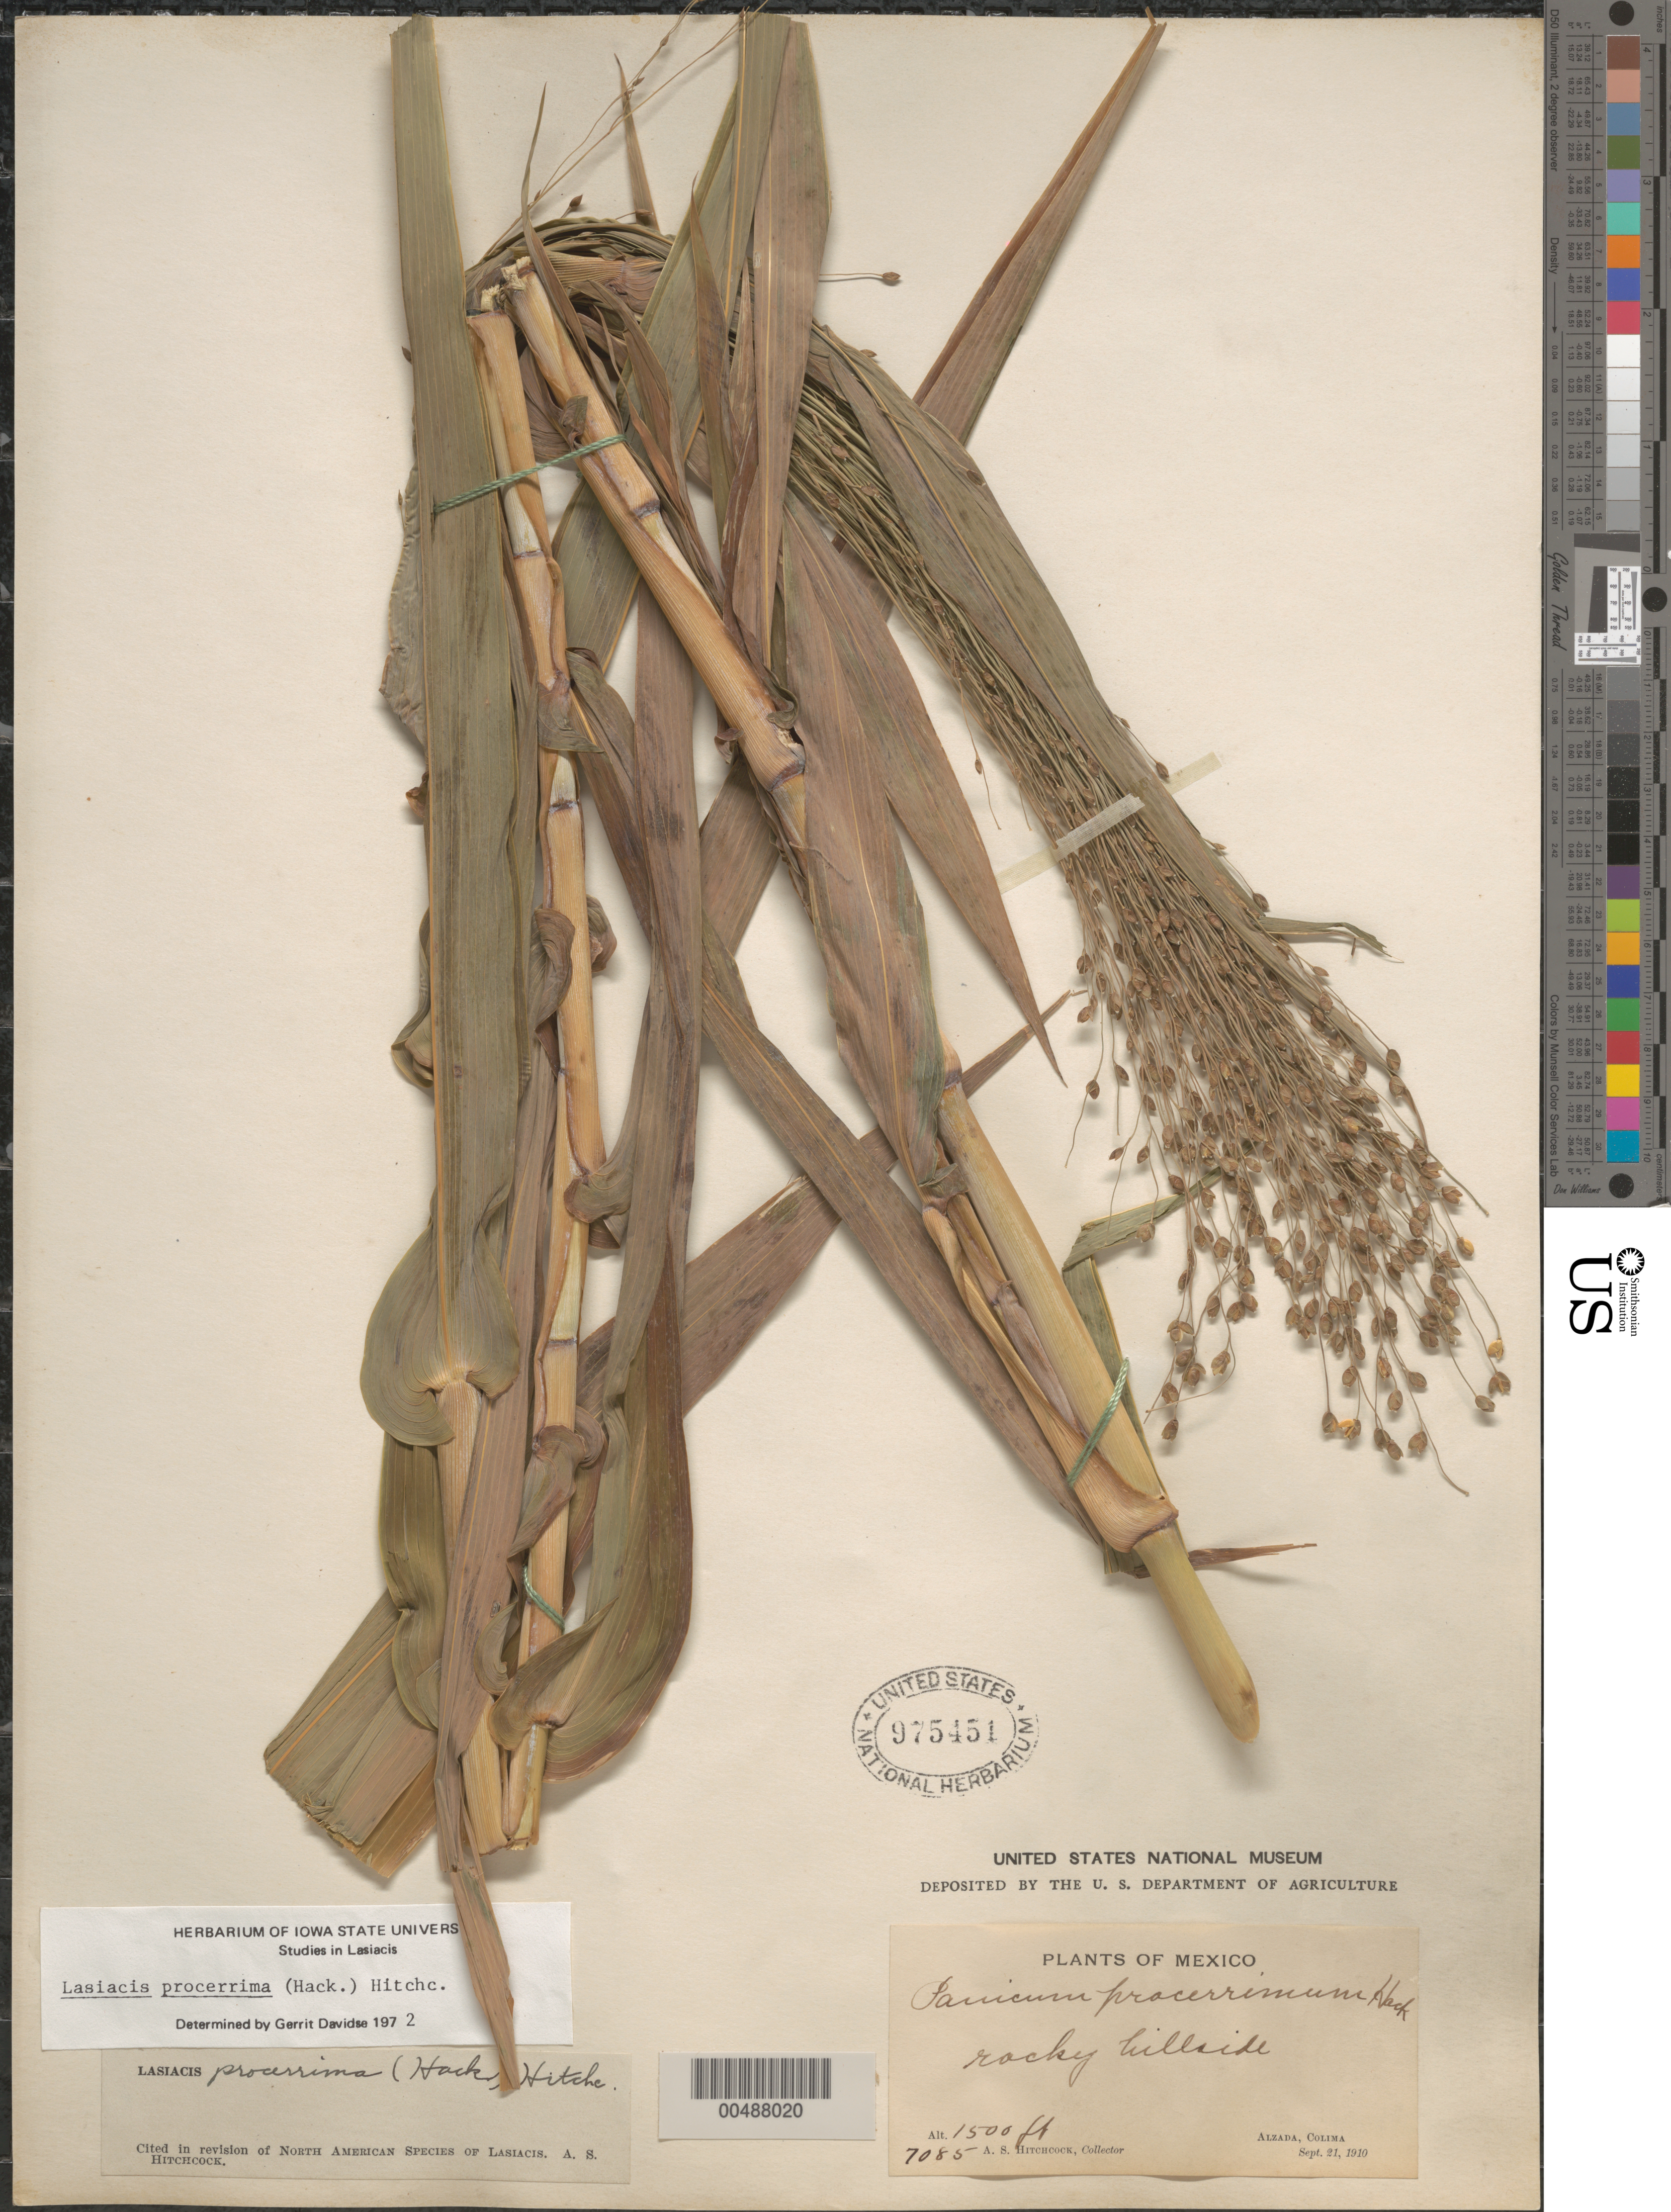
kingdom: Plantae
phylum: Tracheophyta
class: Liliopsida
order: Poales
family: Poaceae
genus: Lasiacis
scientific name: Lasiacis procerrima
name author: (Hack.) Hitchc.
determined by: Davidse, Gerrit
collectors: A. S. Hitchcock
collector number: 7085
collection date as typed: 21 Sep 1910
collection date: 1910-09-21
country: Mexico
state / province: Colima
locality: Alzada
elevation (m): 457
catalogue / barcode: US 975451